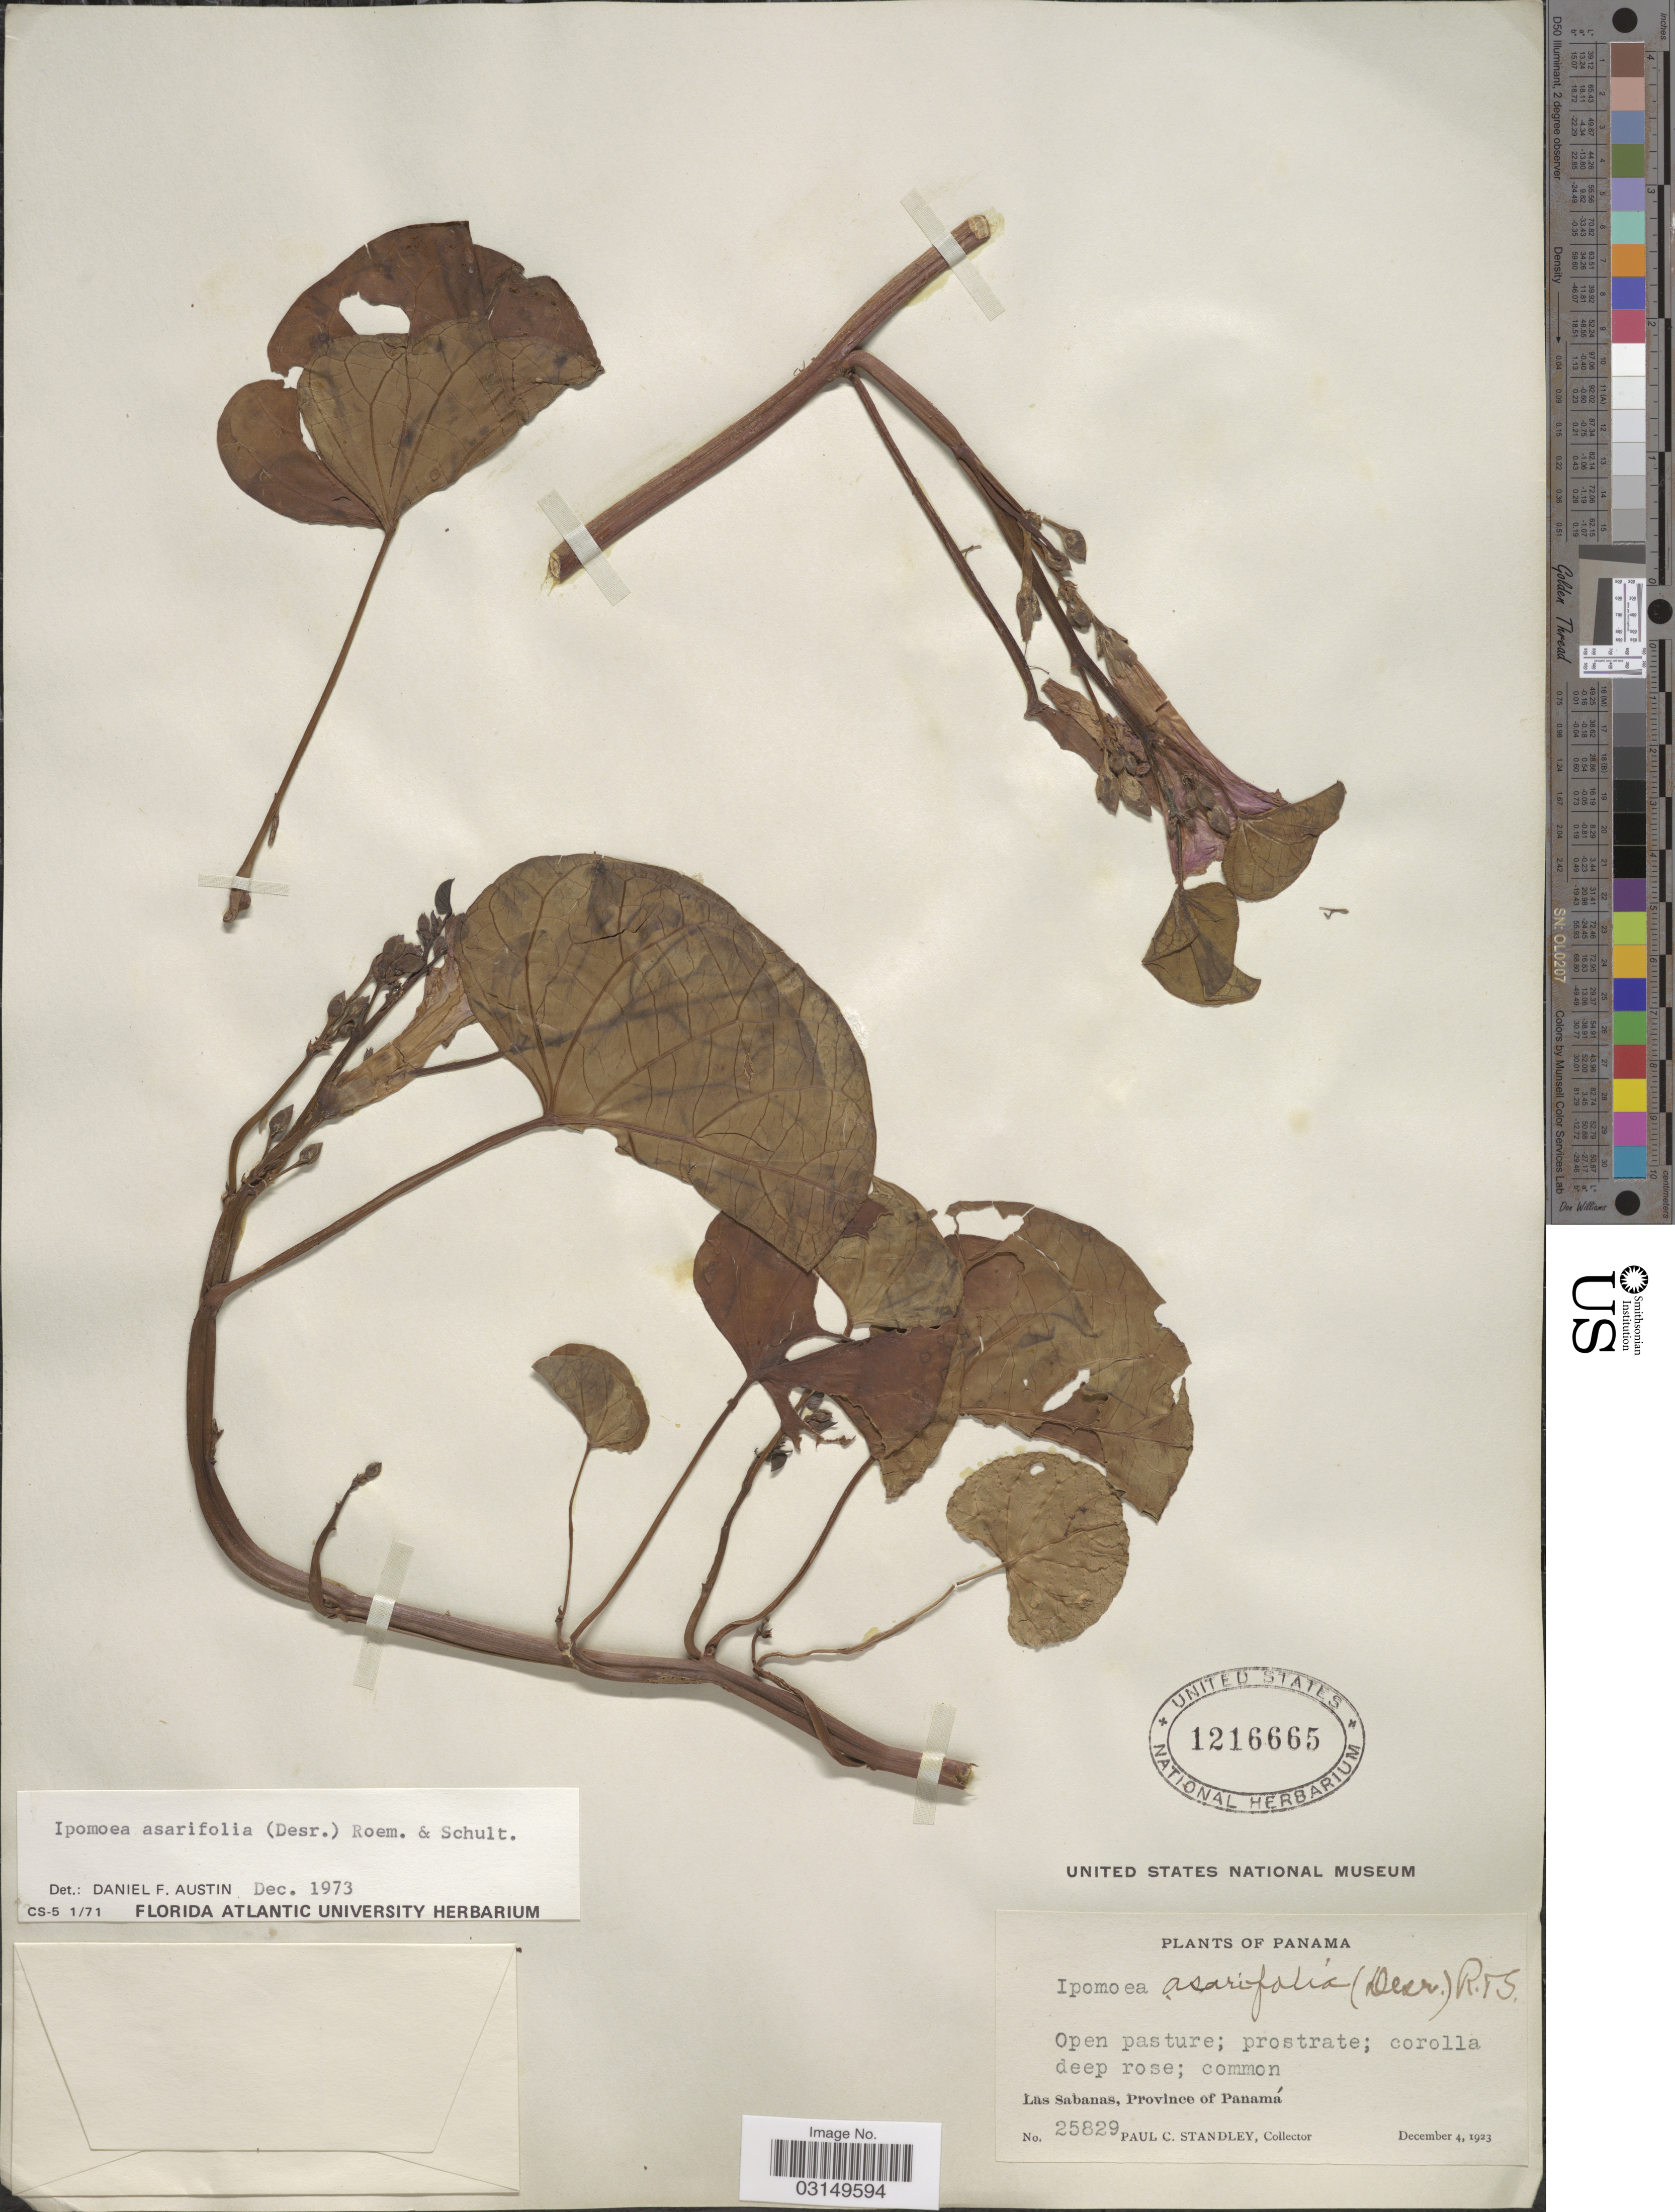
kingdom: Plantae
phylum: Tracheophyta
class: Magnoliopsida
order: Solanales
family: Convolvulaceae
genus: Ipomoea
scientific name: Ipomoea asarifolia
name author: (Desr.) Roem. & Schult.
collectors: P. C. Standley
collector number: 25829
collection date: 1923-12-04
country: Panama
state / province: Panamá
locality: Las Sabanas.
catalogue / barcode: US 1216665